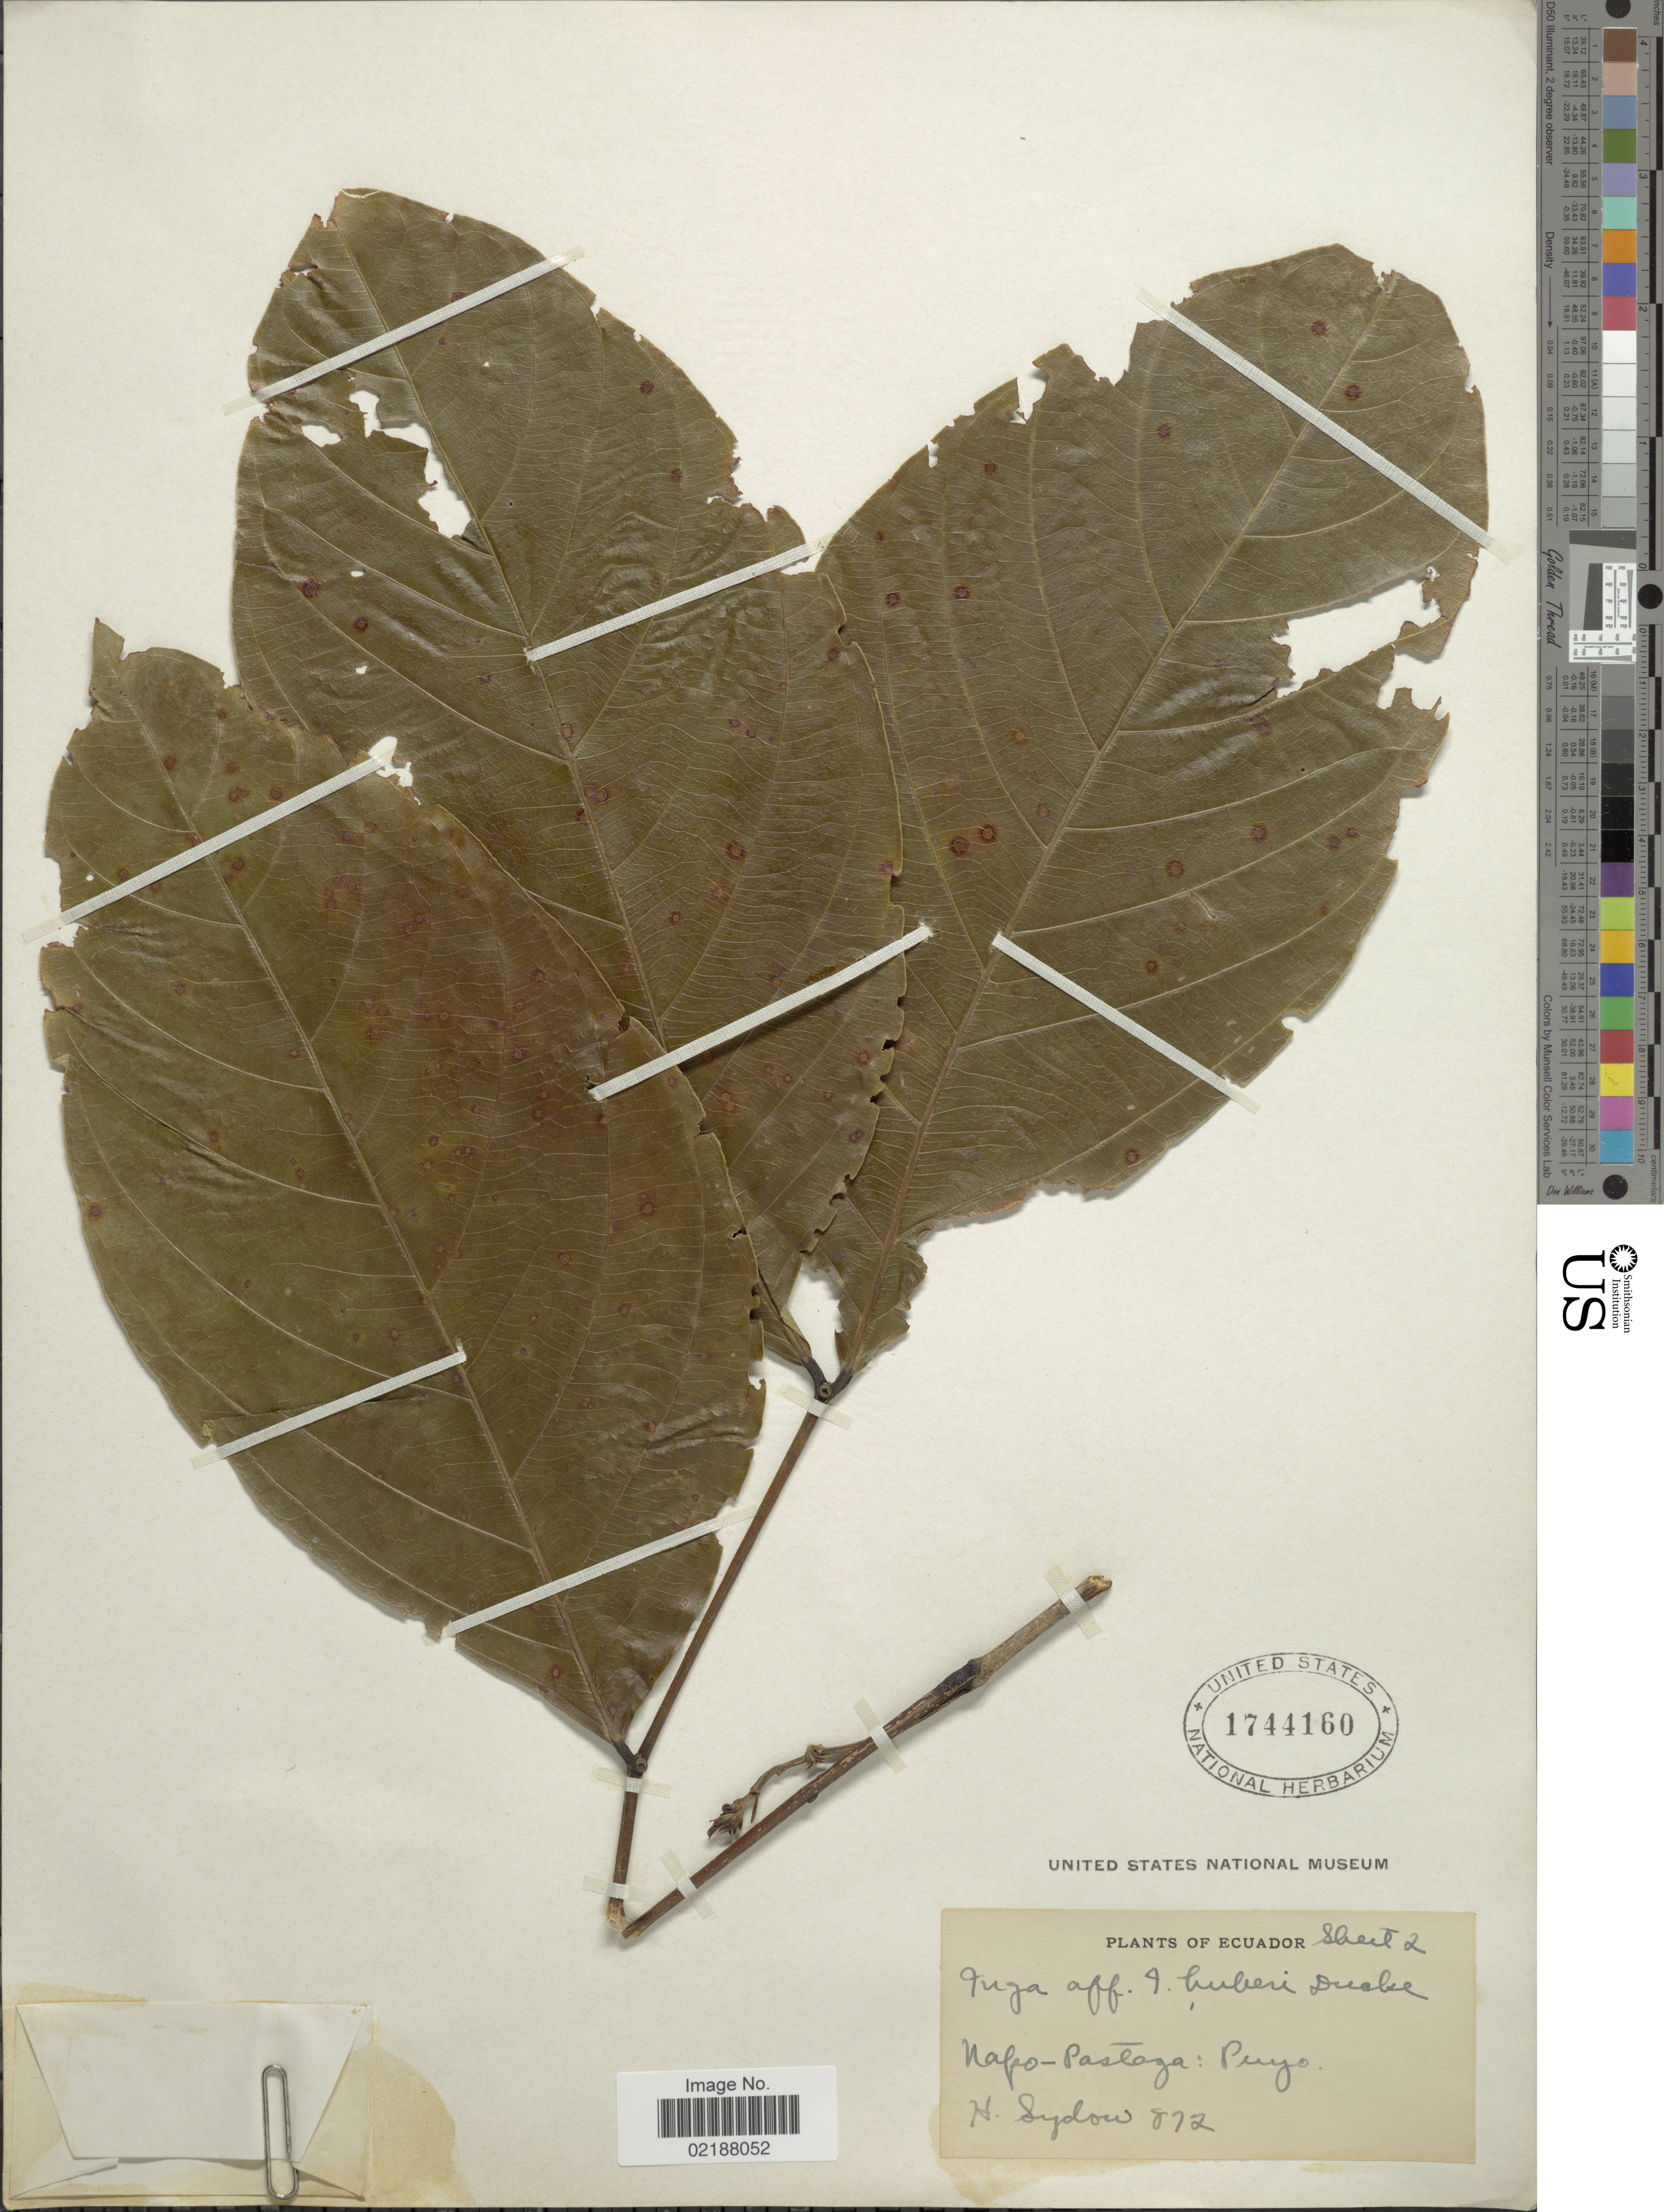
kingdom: Plantae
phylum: Tracheophyta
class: Magnoliopsida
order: Fabales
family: Fabaceae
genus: Inga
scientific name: Inga huberi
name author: Ducke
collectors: H. Sydow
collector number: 872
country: Ecuador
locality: Napo-Pastaza: Puyo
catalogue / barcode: US 1744160